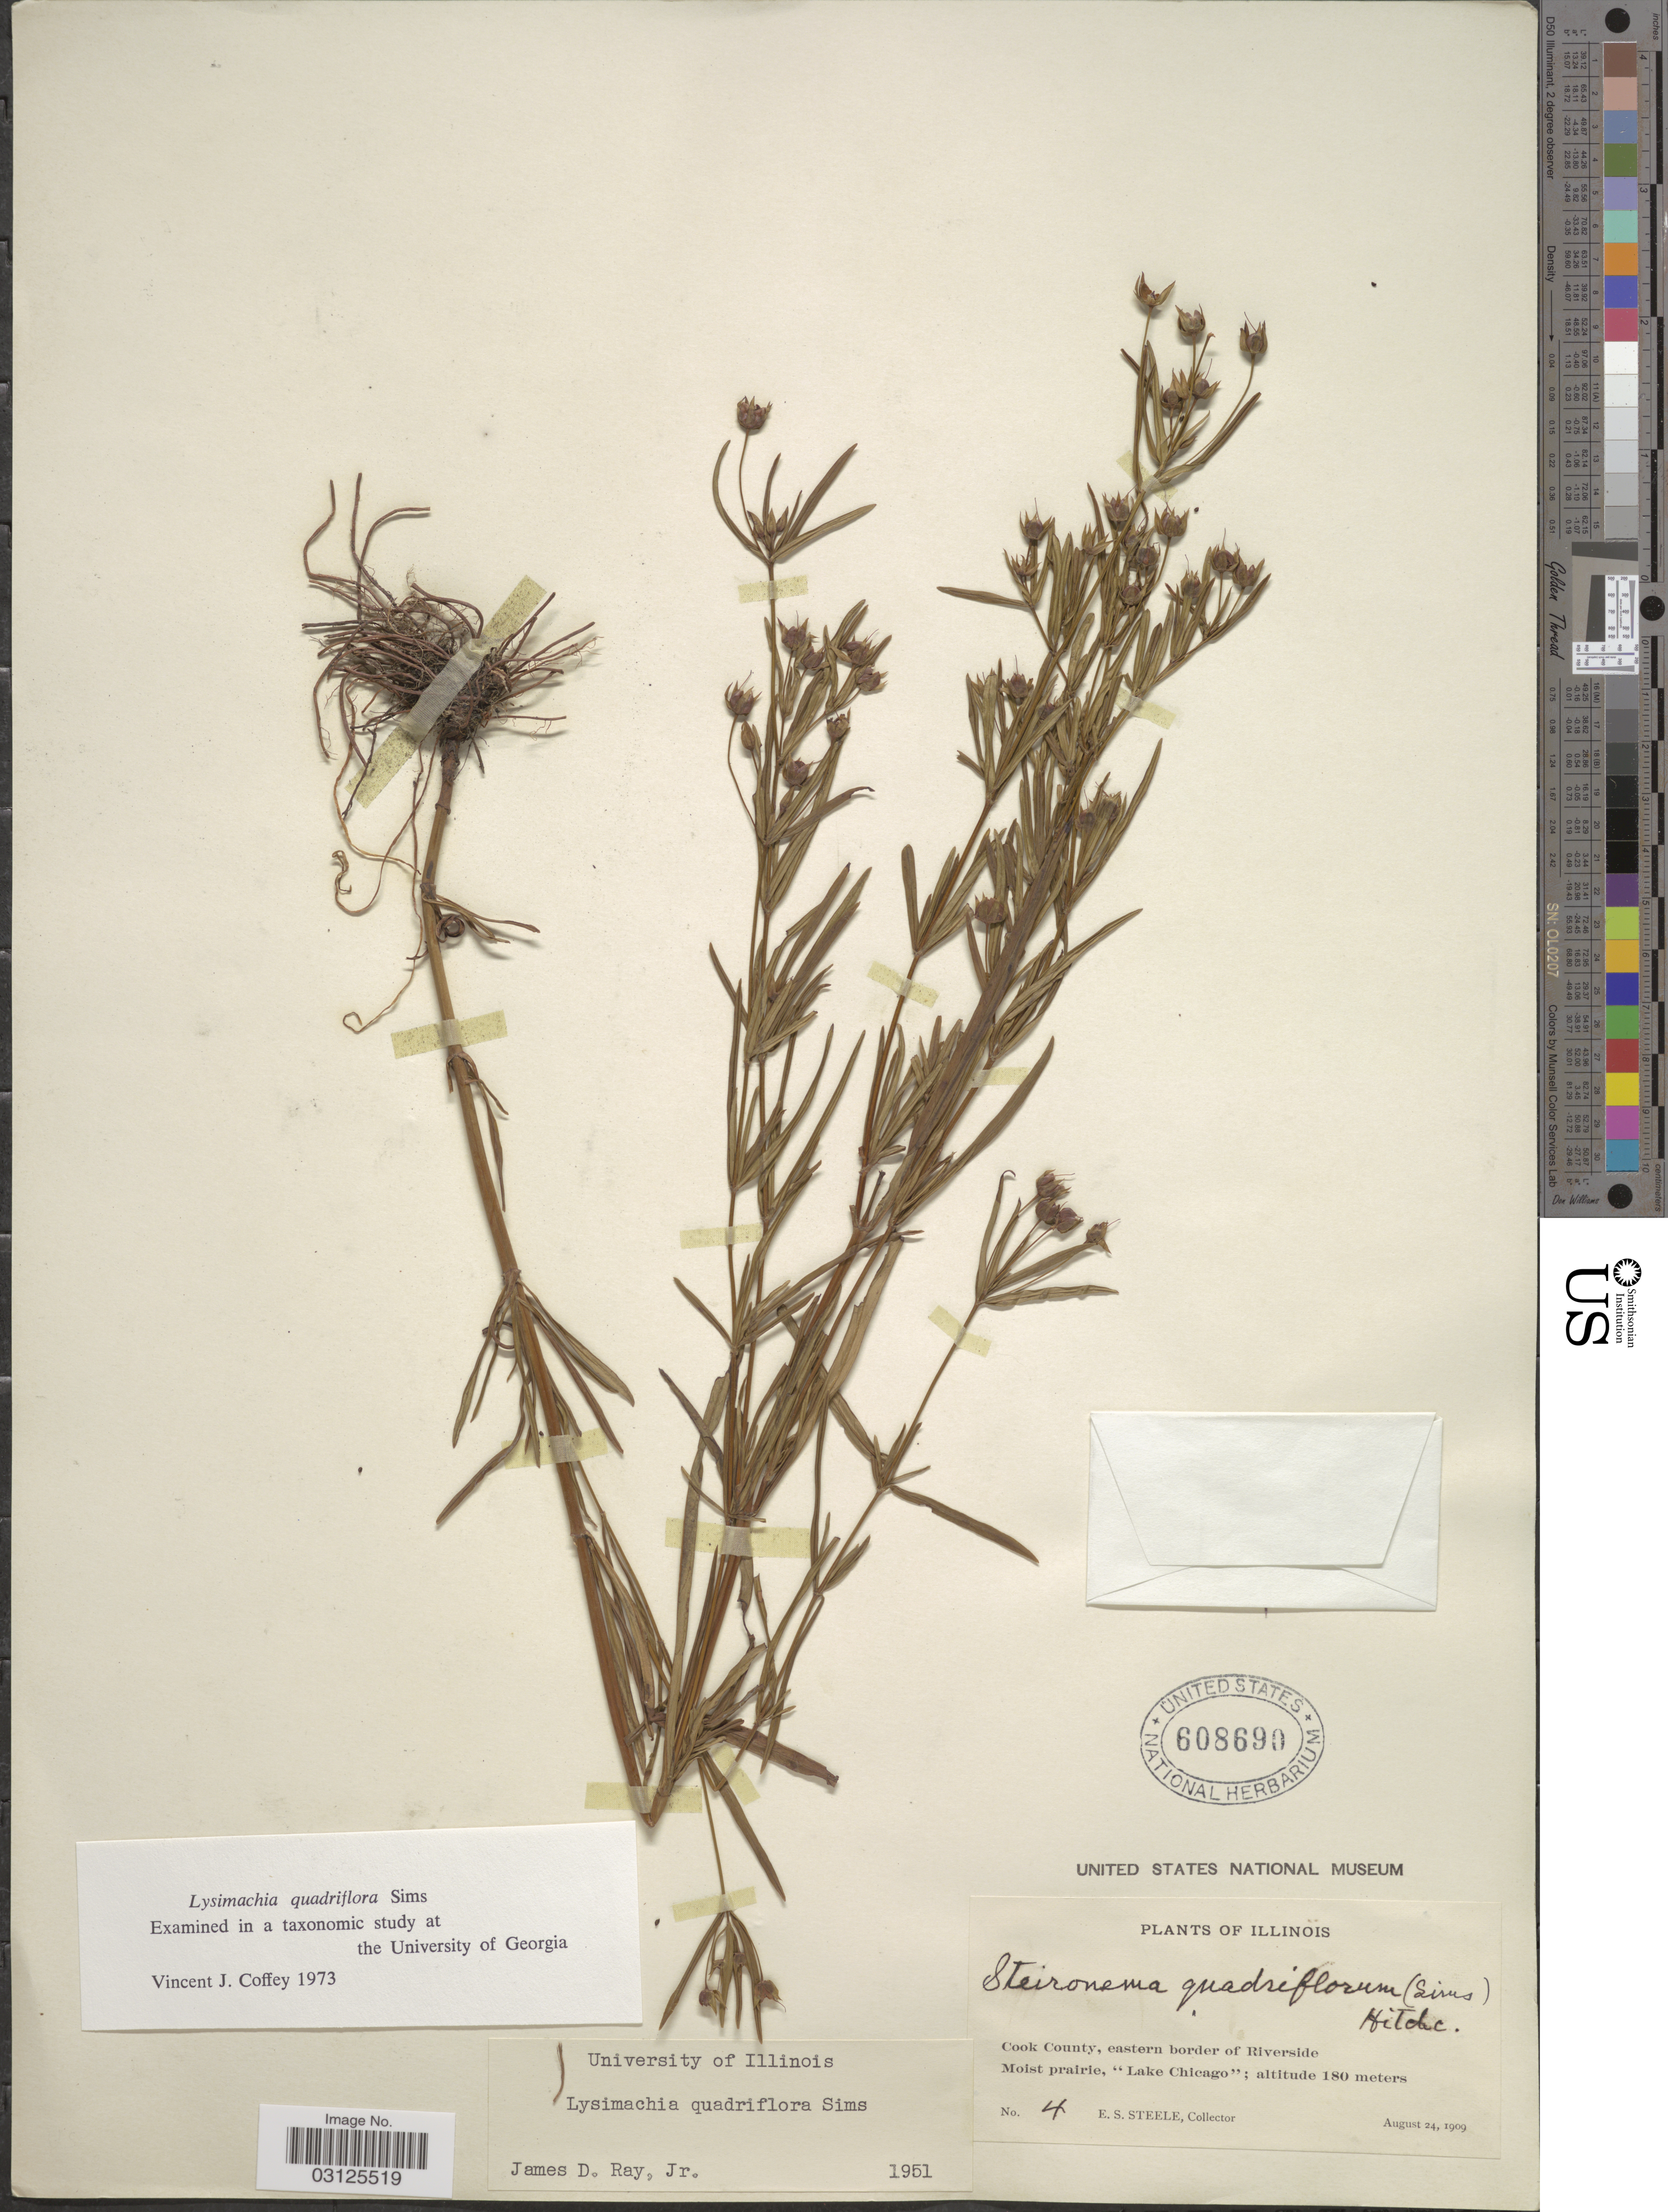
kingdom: Plantae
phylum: Tracheophyta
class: Magnoliopsida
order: Ericales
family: Primulaceae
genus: Lysimachia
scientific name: Lysimachia quadriflora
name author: Sims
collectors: E. Steele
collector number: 4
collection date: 1909-08-24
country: United States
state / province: Illinois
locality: Cook County, eastern border of Riverside, Moist prairie "Lake Chicago".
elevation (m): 180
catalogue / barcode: US 608690